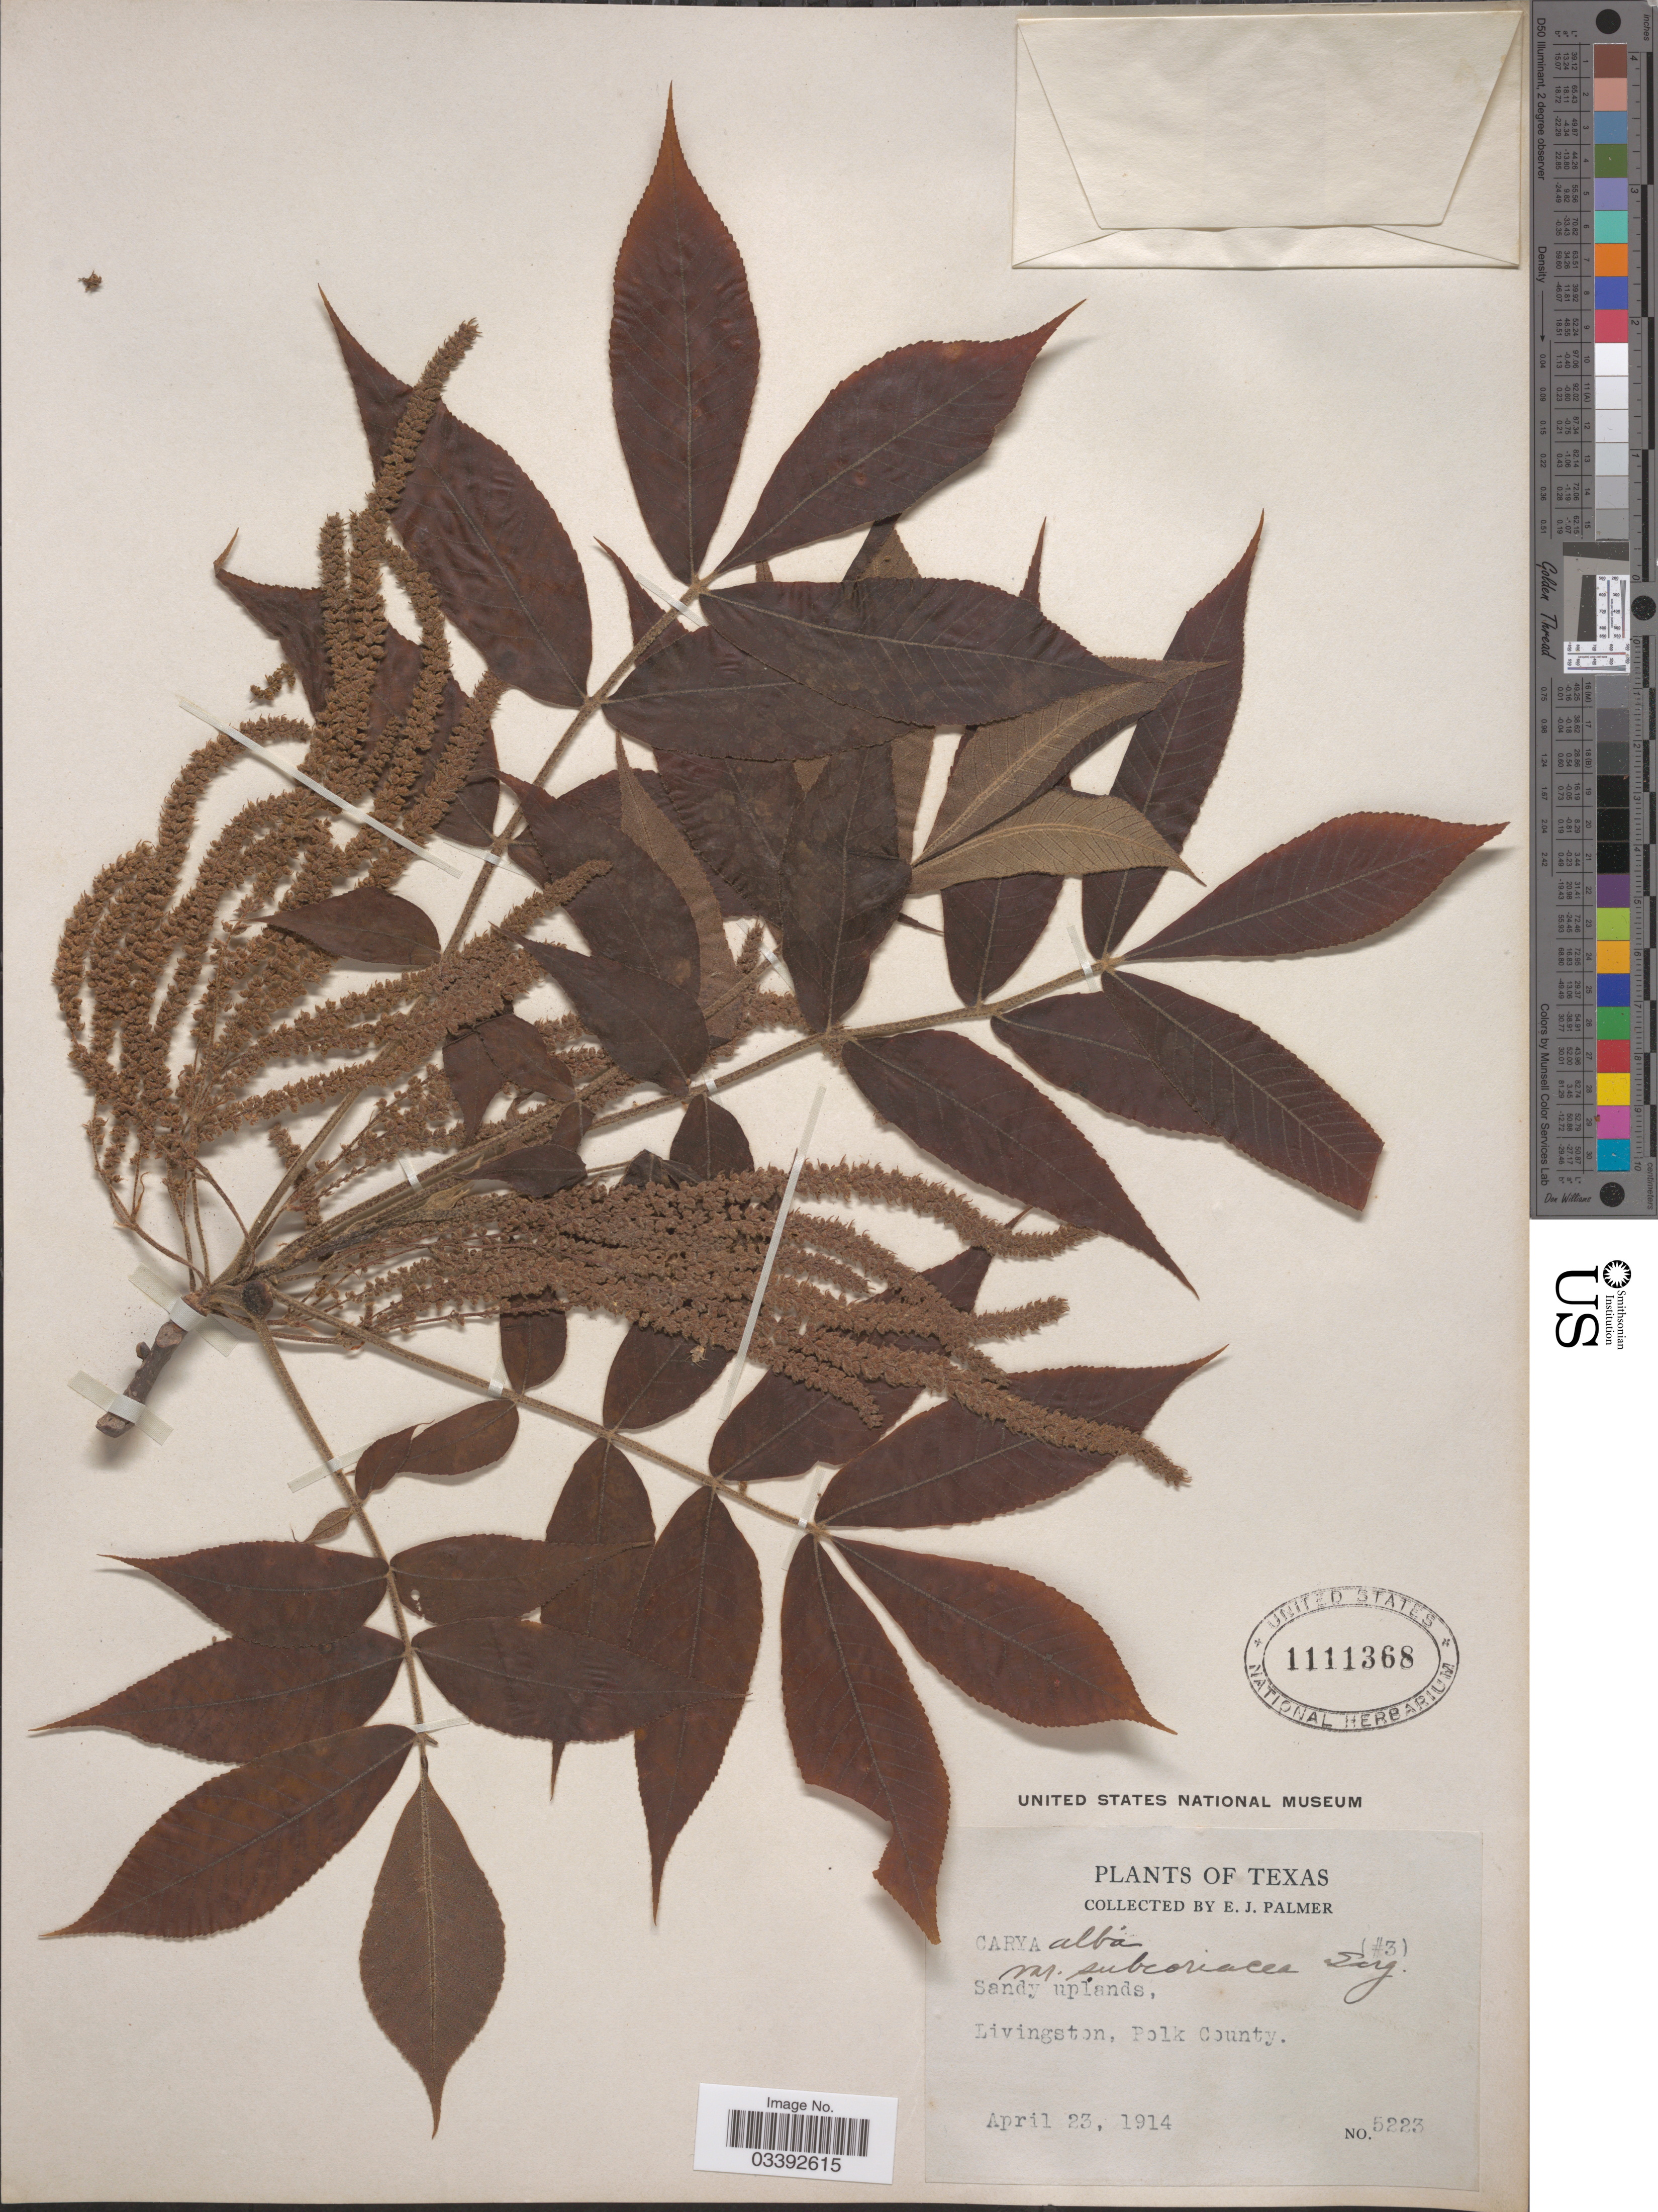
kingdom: Plantae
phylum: Tracheophyta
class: Magnoliopsida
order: Fagales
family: Juglandaceae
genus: Carya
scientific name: Carya tomentosa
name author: (Lam.) Nutt.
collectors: E. J. Palmer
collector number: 5223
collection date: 1914-04-23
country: United States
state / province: Texas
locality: Livingston, Polk County.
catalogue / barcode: US 1111368